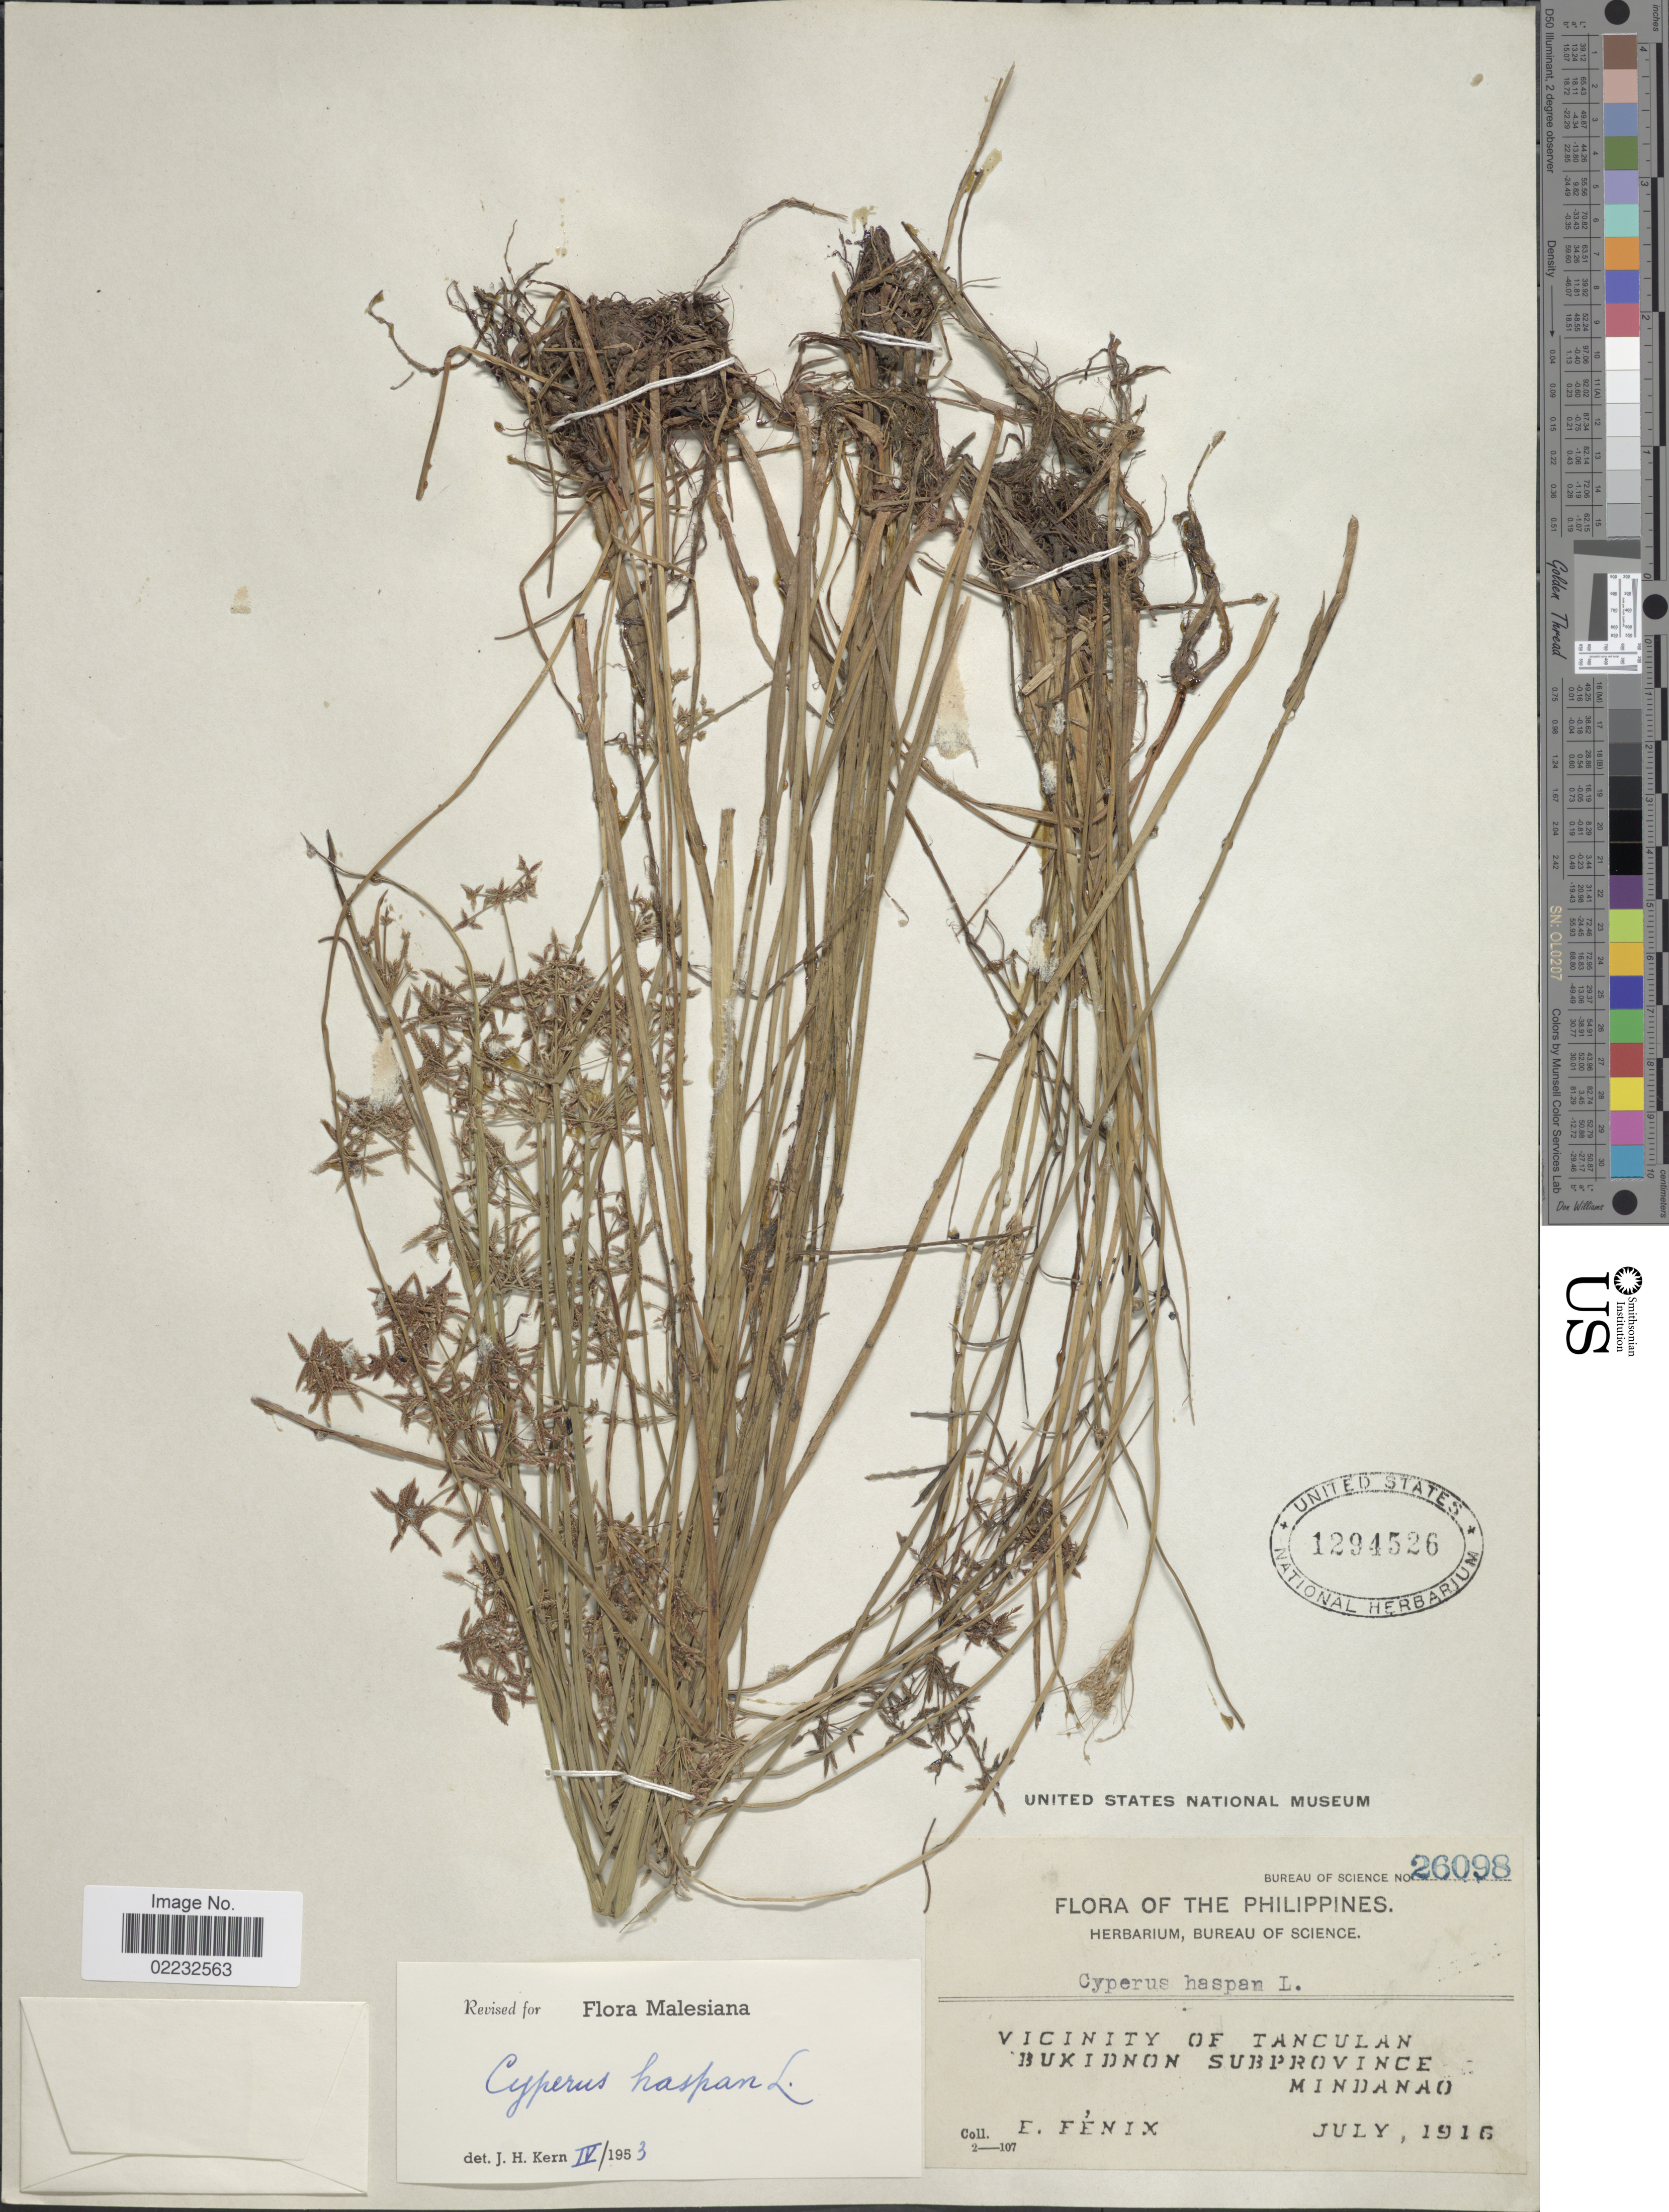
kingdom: Plantae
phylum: Tracheophyta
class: Liliopsida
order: Poales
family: Cyperaceae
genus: Cyperus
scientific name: Cyperus haspan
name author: L.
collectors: E. Fenix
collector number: Bureau of Science 26098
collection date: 1916-07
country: Philippines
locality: Vicinity of Tanculan, Bukidnon Subprovince, Mindanao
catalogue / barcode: US 1294526